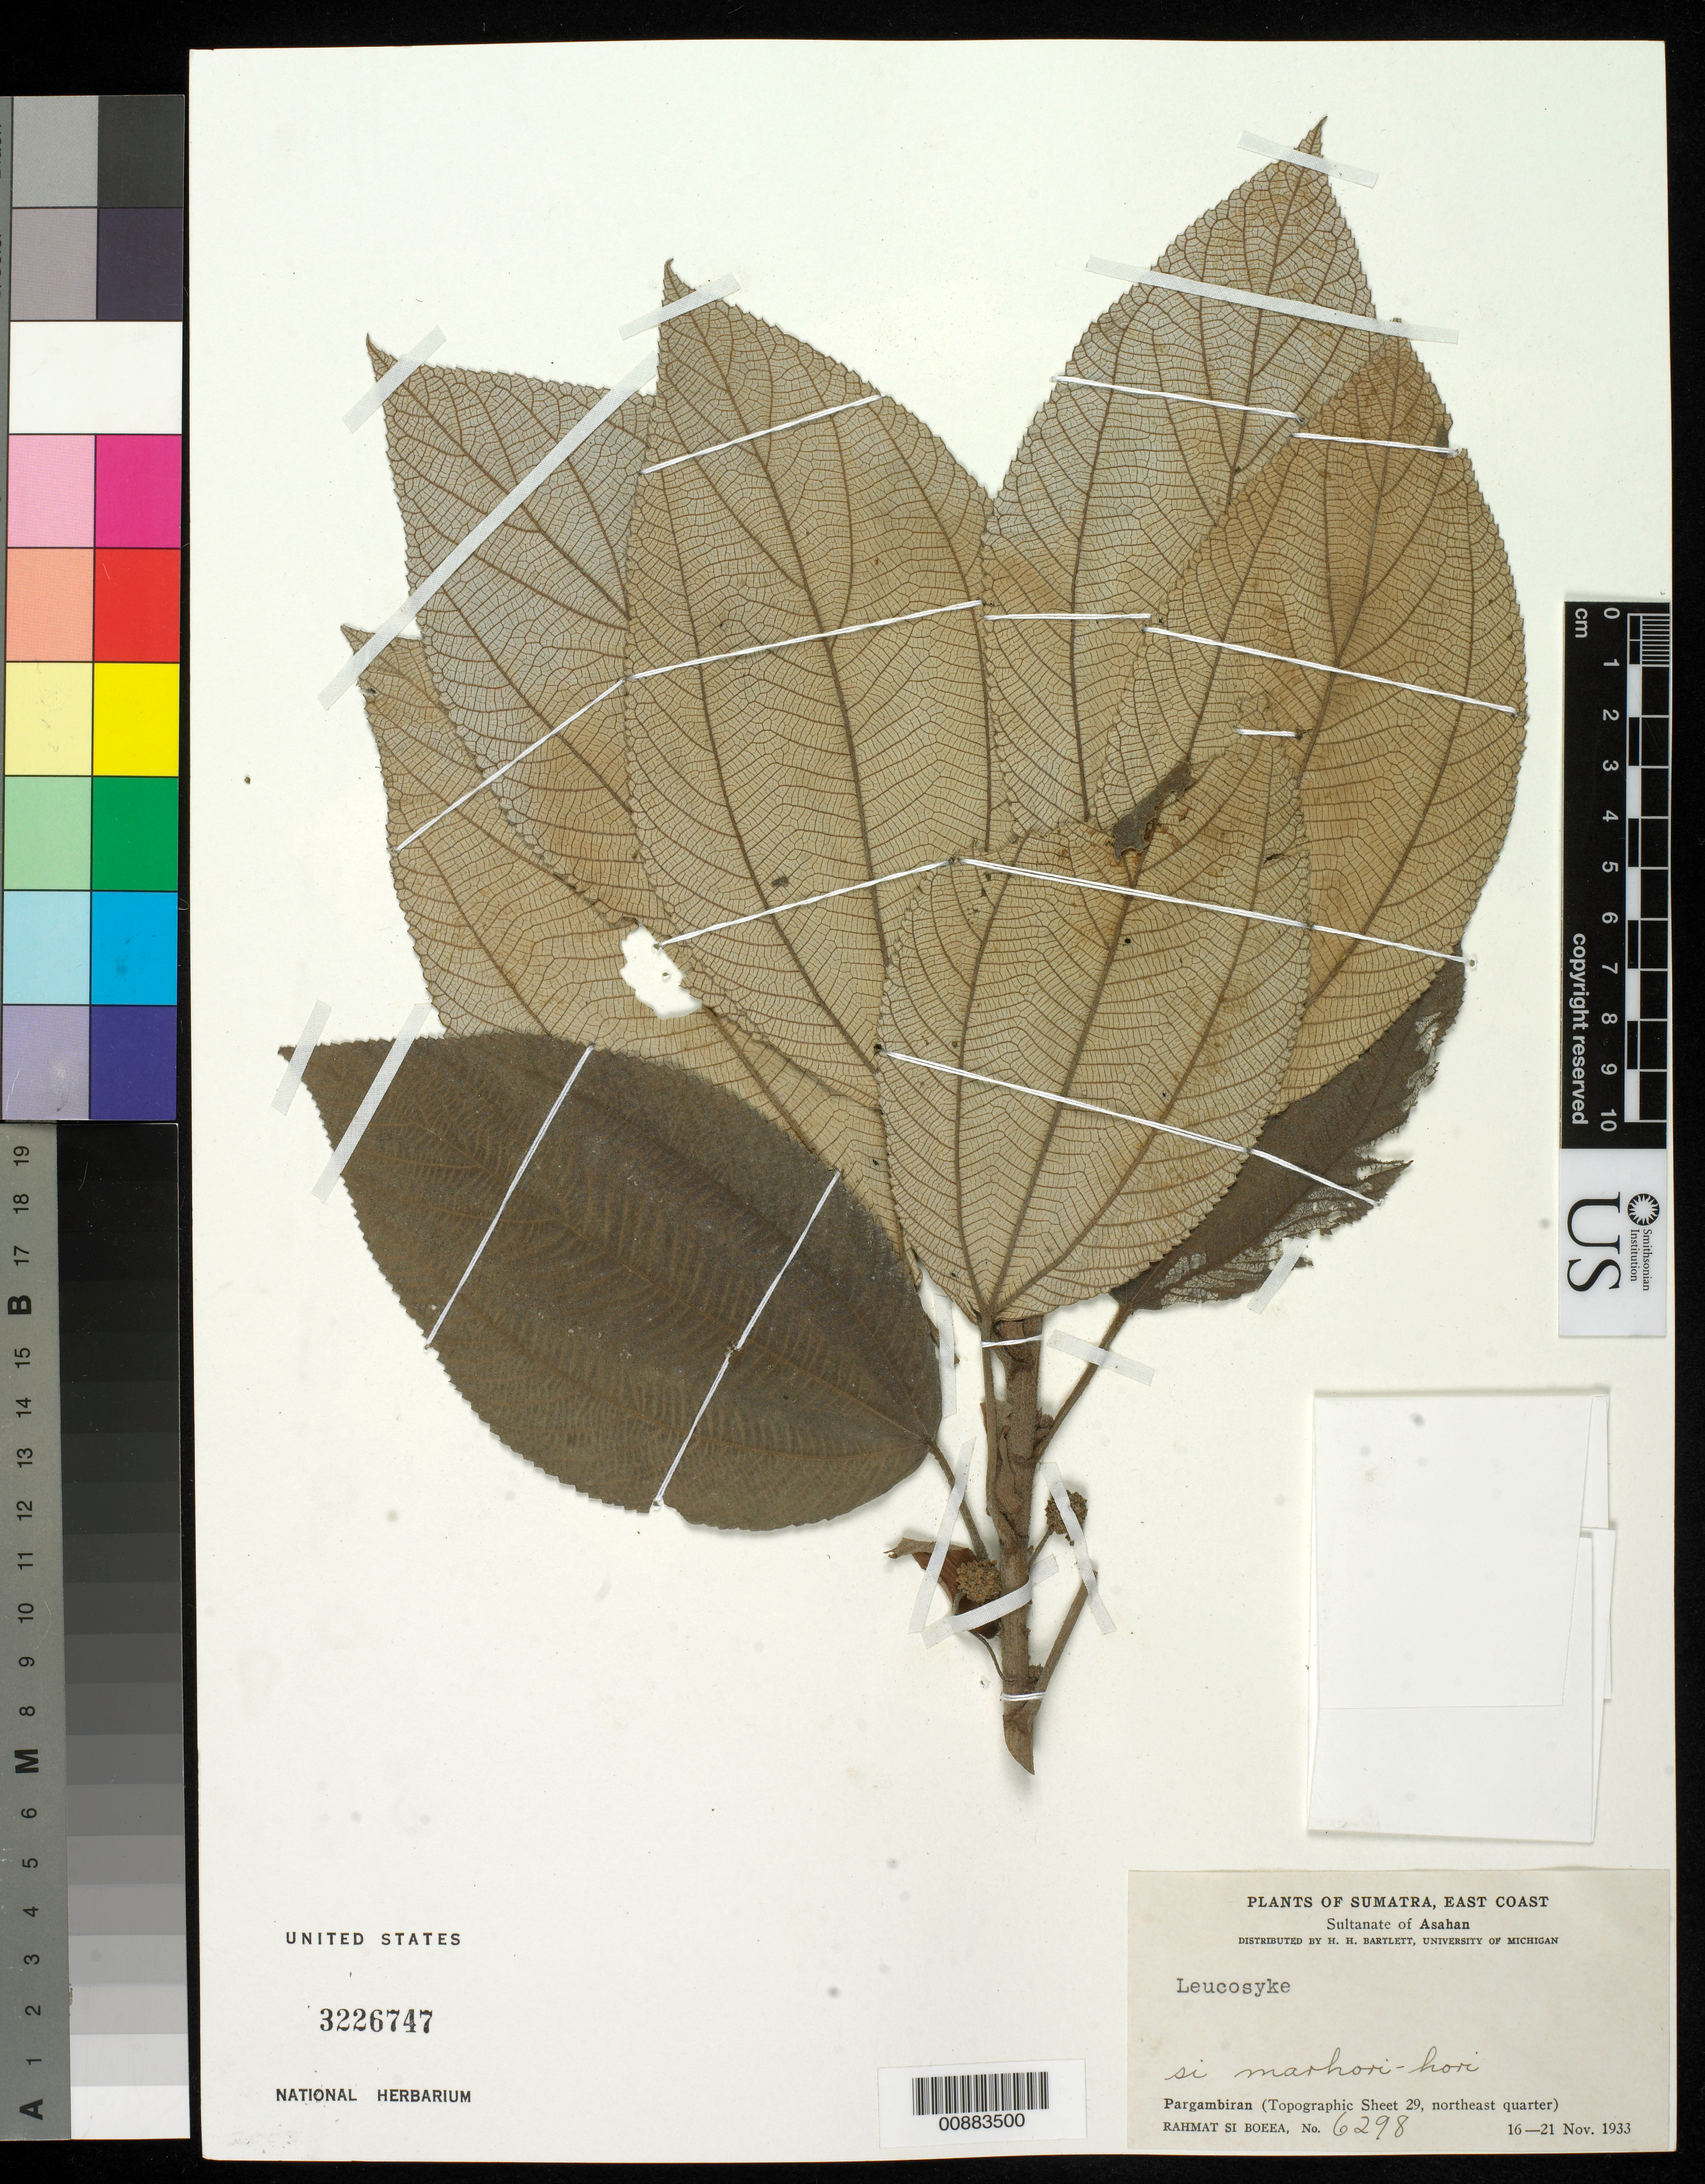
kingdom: Plantae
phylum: Tracheophyta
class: Magnoliopsida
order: Rosales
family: Urticaceae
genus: Leucosyke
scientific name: Leucosyke sp.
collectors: Rahmat Si Boeea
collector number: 6298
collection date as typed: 16 Nov 1933 to 21 Nov 1933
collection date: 1933-11-16/1933-11-21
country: Indonesia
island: Sumatra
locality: Pargambiran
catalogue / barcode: US 3226747